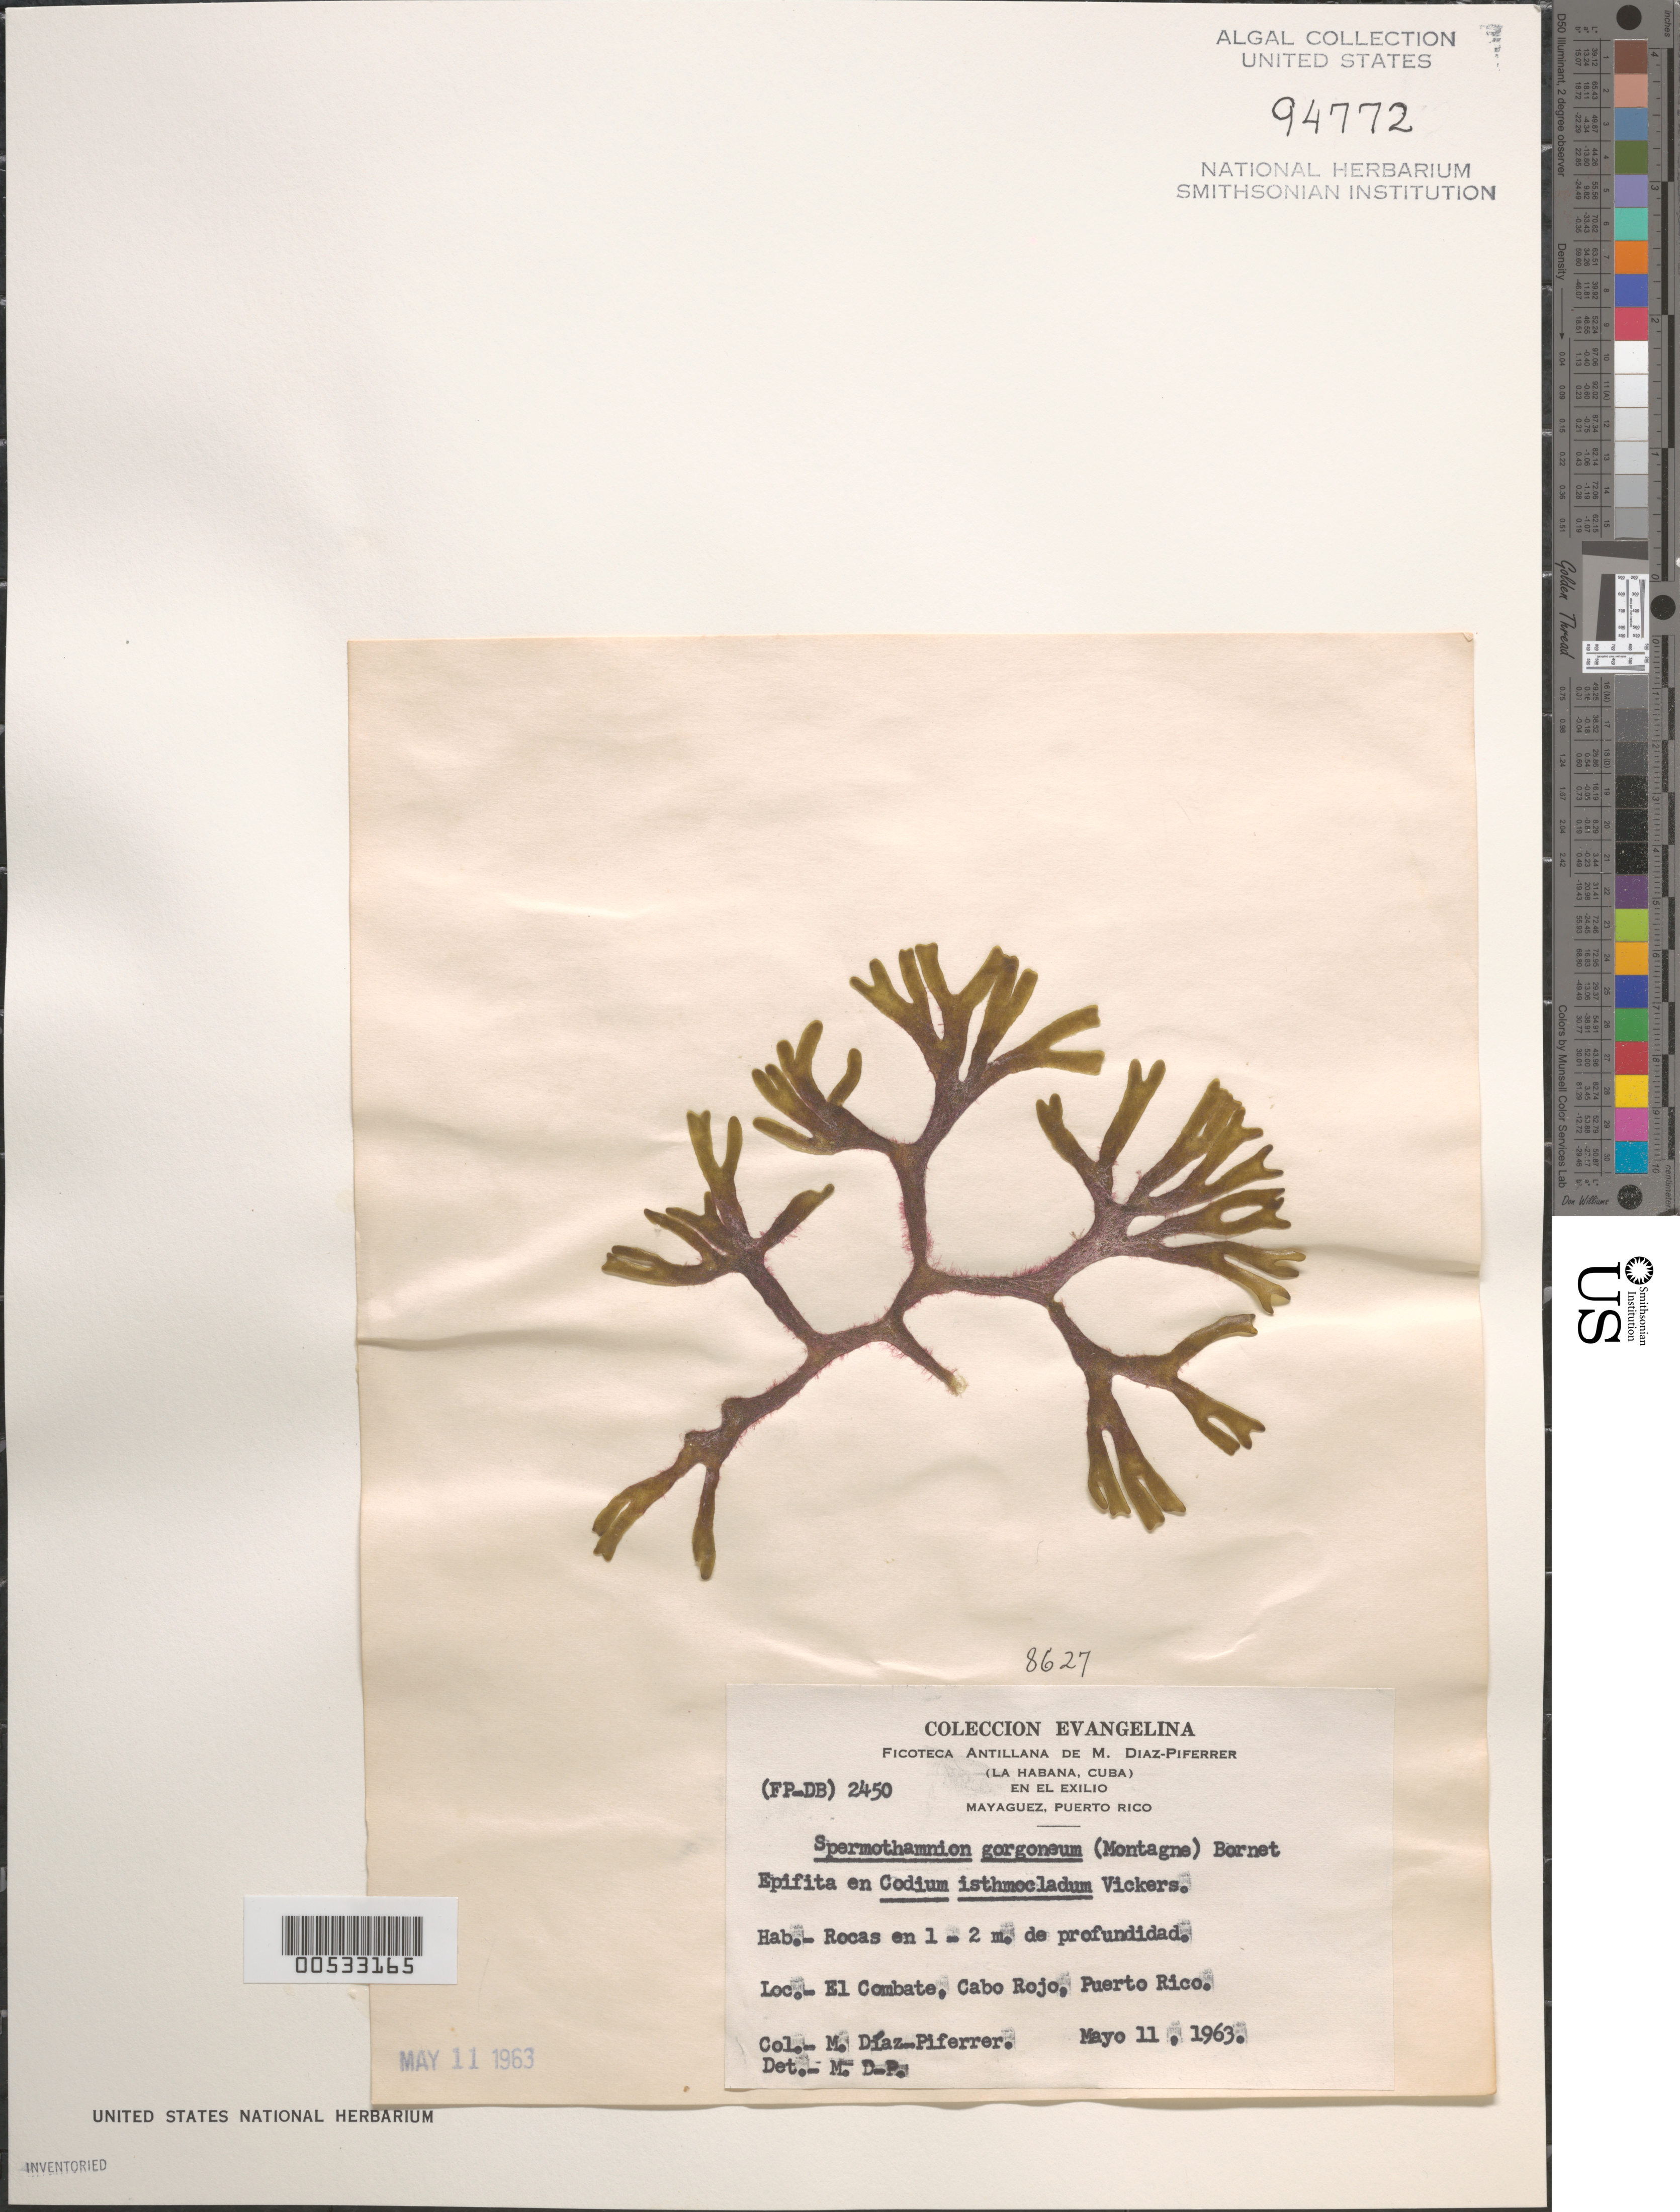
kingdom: Plantae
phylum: Rhodophyta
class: Florideophyceae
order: Ceramiales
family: Wrangeliaceae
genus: Tiffaniella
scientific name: Tiffaniella gorgonea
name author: (Montagne) Doty & Menez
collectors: M. Diaz-Piferrer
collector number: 8627 & (FP-DB) 2450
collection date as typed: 11 May 1963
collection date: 1963-05-11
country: Puerto Rico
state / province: Cabo Rojo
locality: El Combate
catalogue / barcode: US 94772